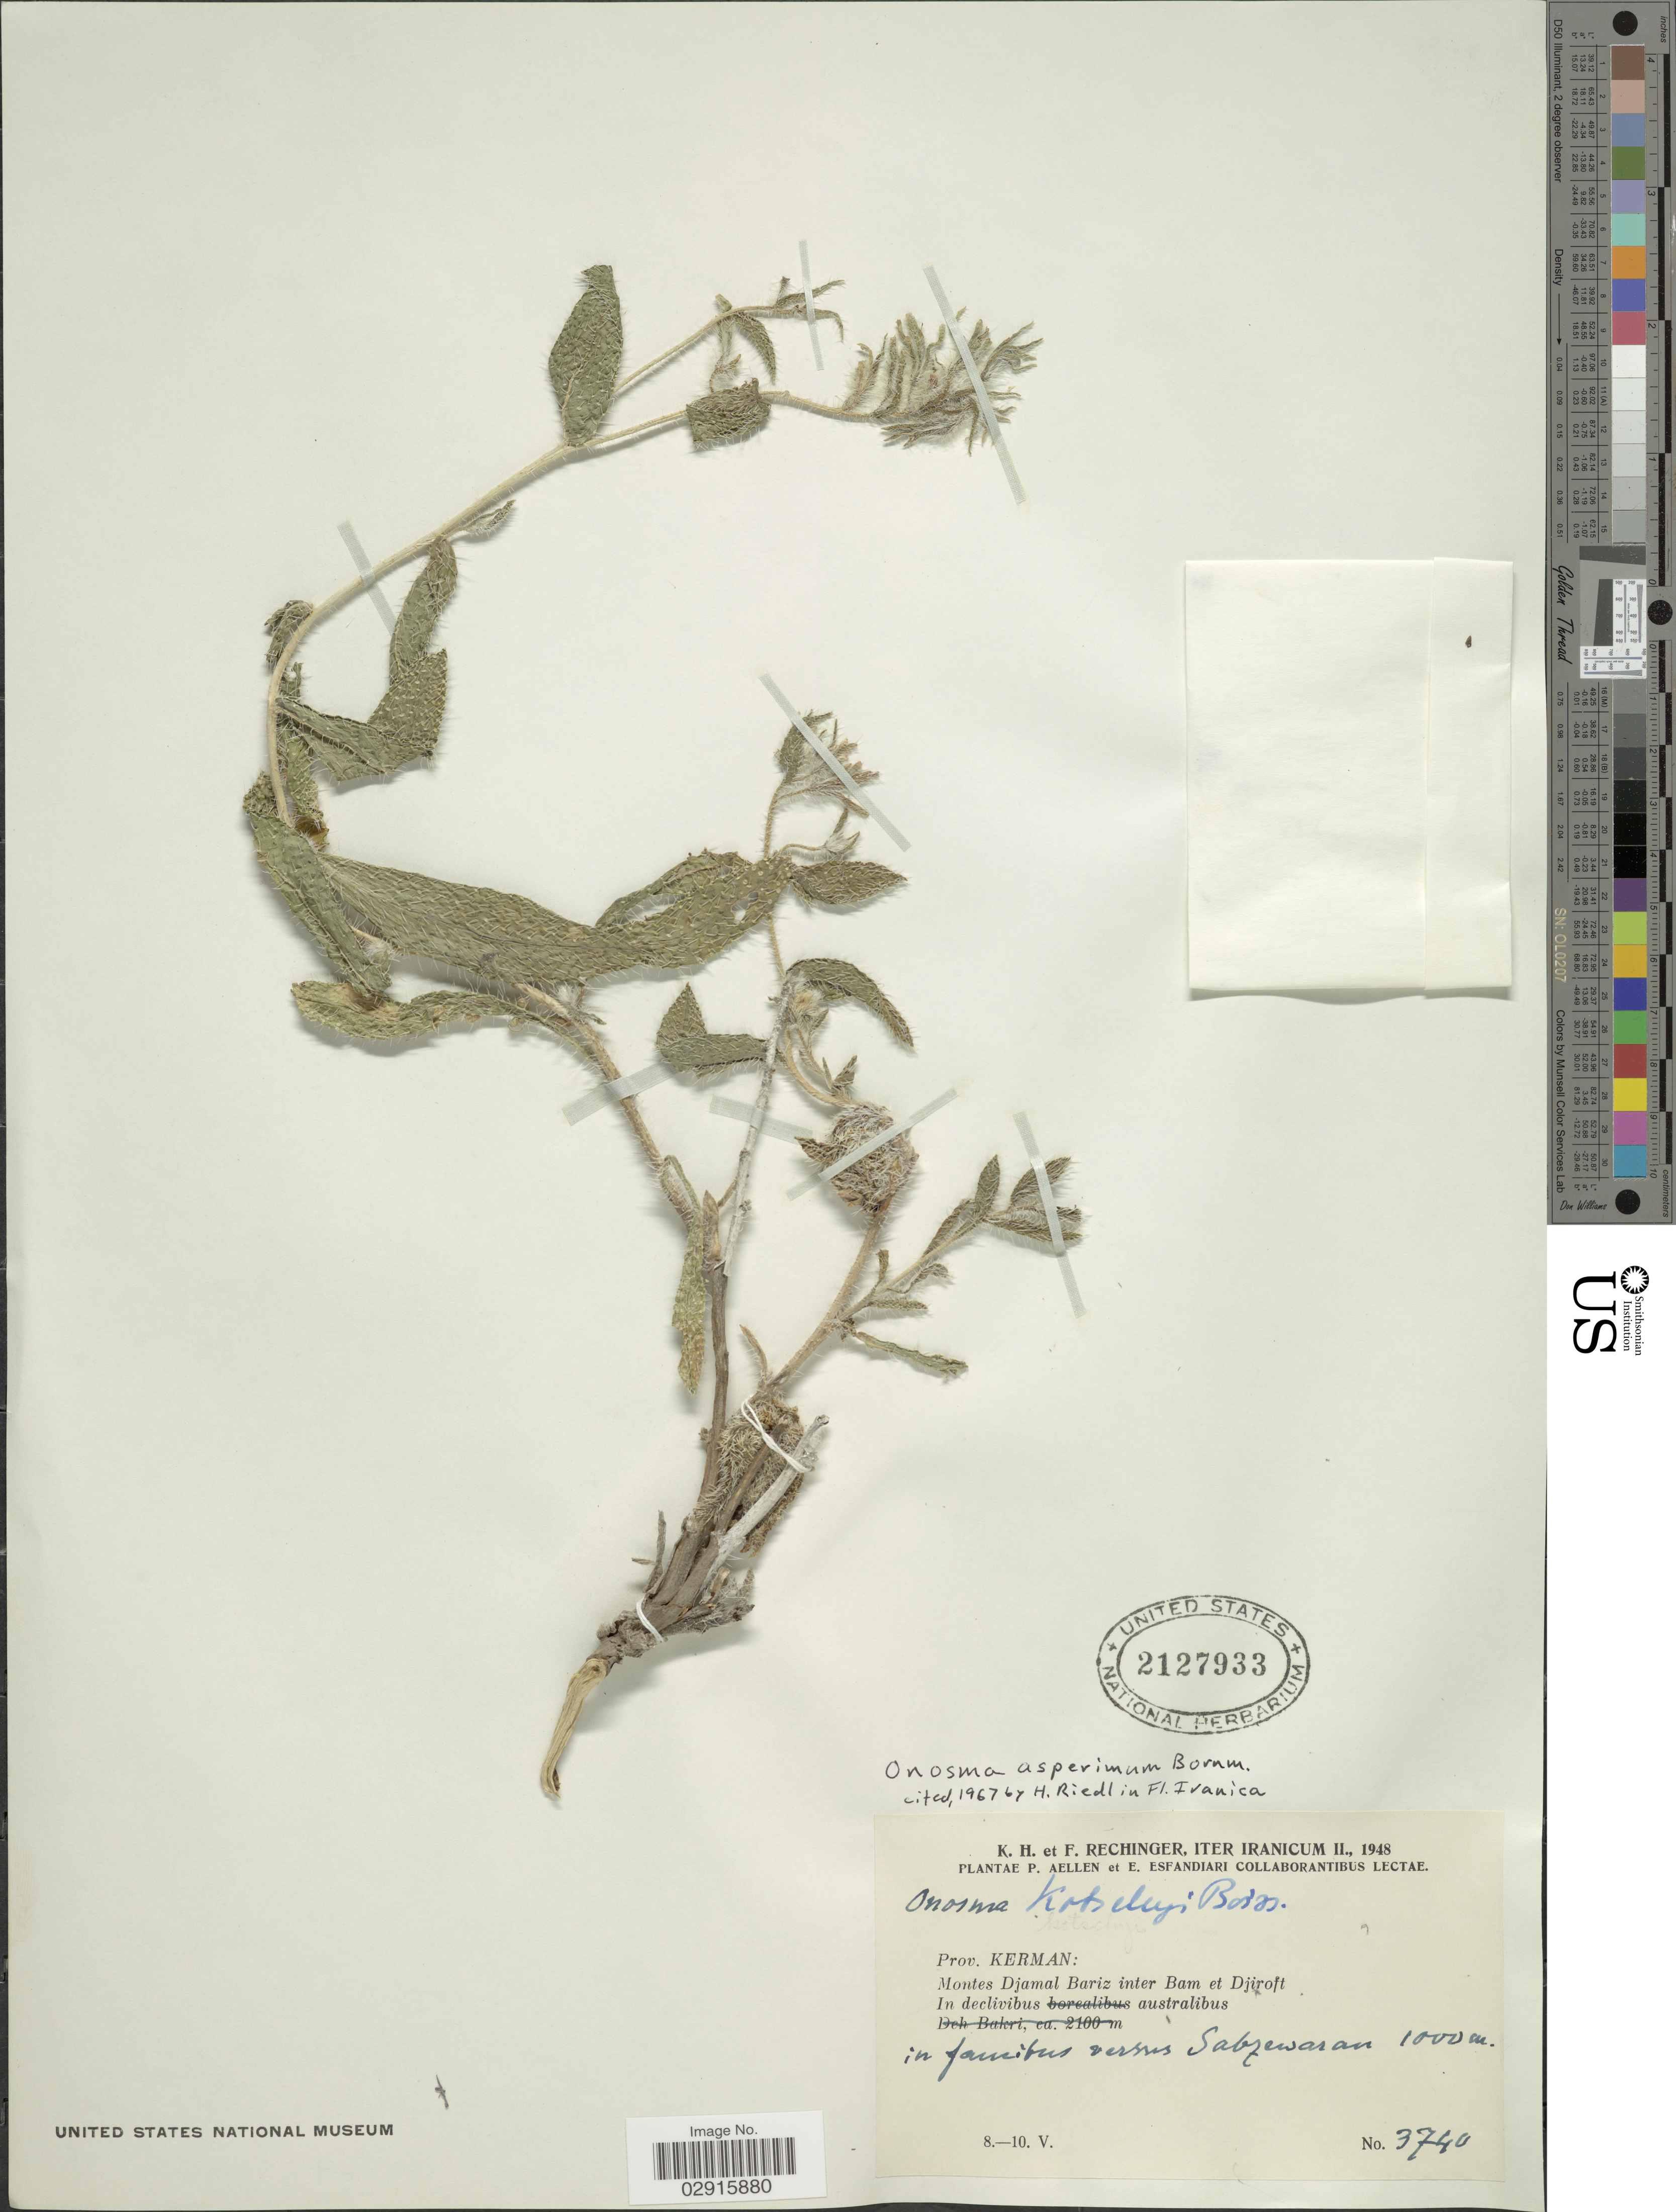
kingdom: Plantae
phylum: Tracheophyta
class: Magnoliopsida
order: Boraginales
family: Boraginaceae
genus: Onosma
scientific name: Onosma asperrima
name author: Bornm.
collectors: K. H. Rechinger & F. Rechinger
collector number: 3740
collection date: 1948-05-08/1948-05-10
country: Iran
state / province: Kerman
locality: Prov. Kerman, Montes Djamal Bariz inter Bam et Djiroft, in declivibus australibus, in famibus versus Sabzewaran.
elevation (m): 1000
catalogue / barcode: US 2127933